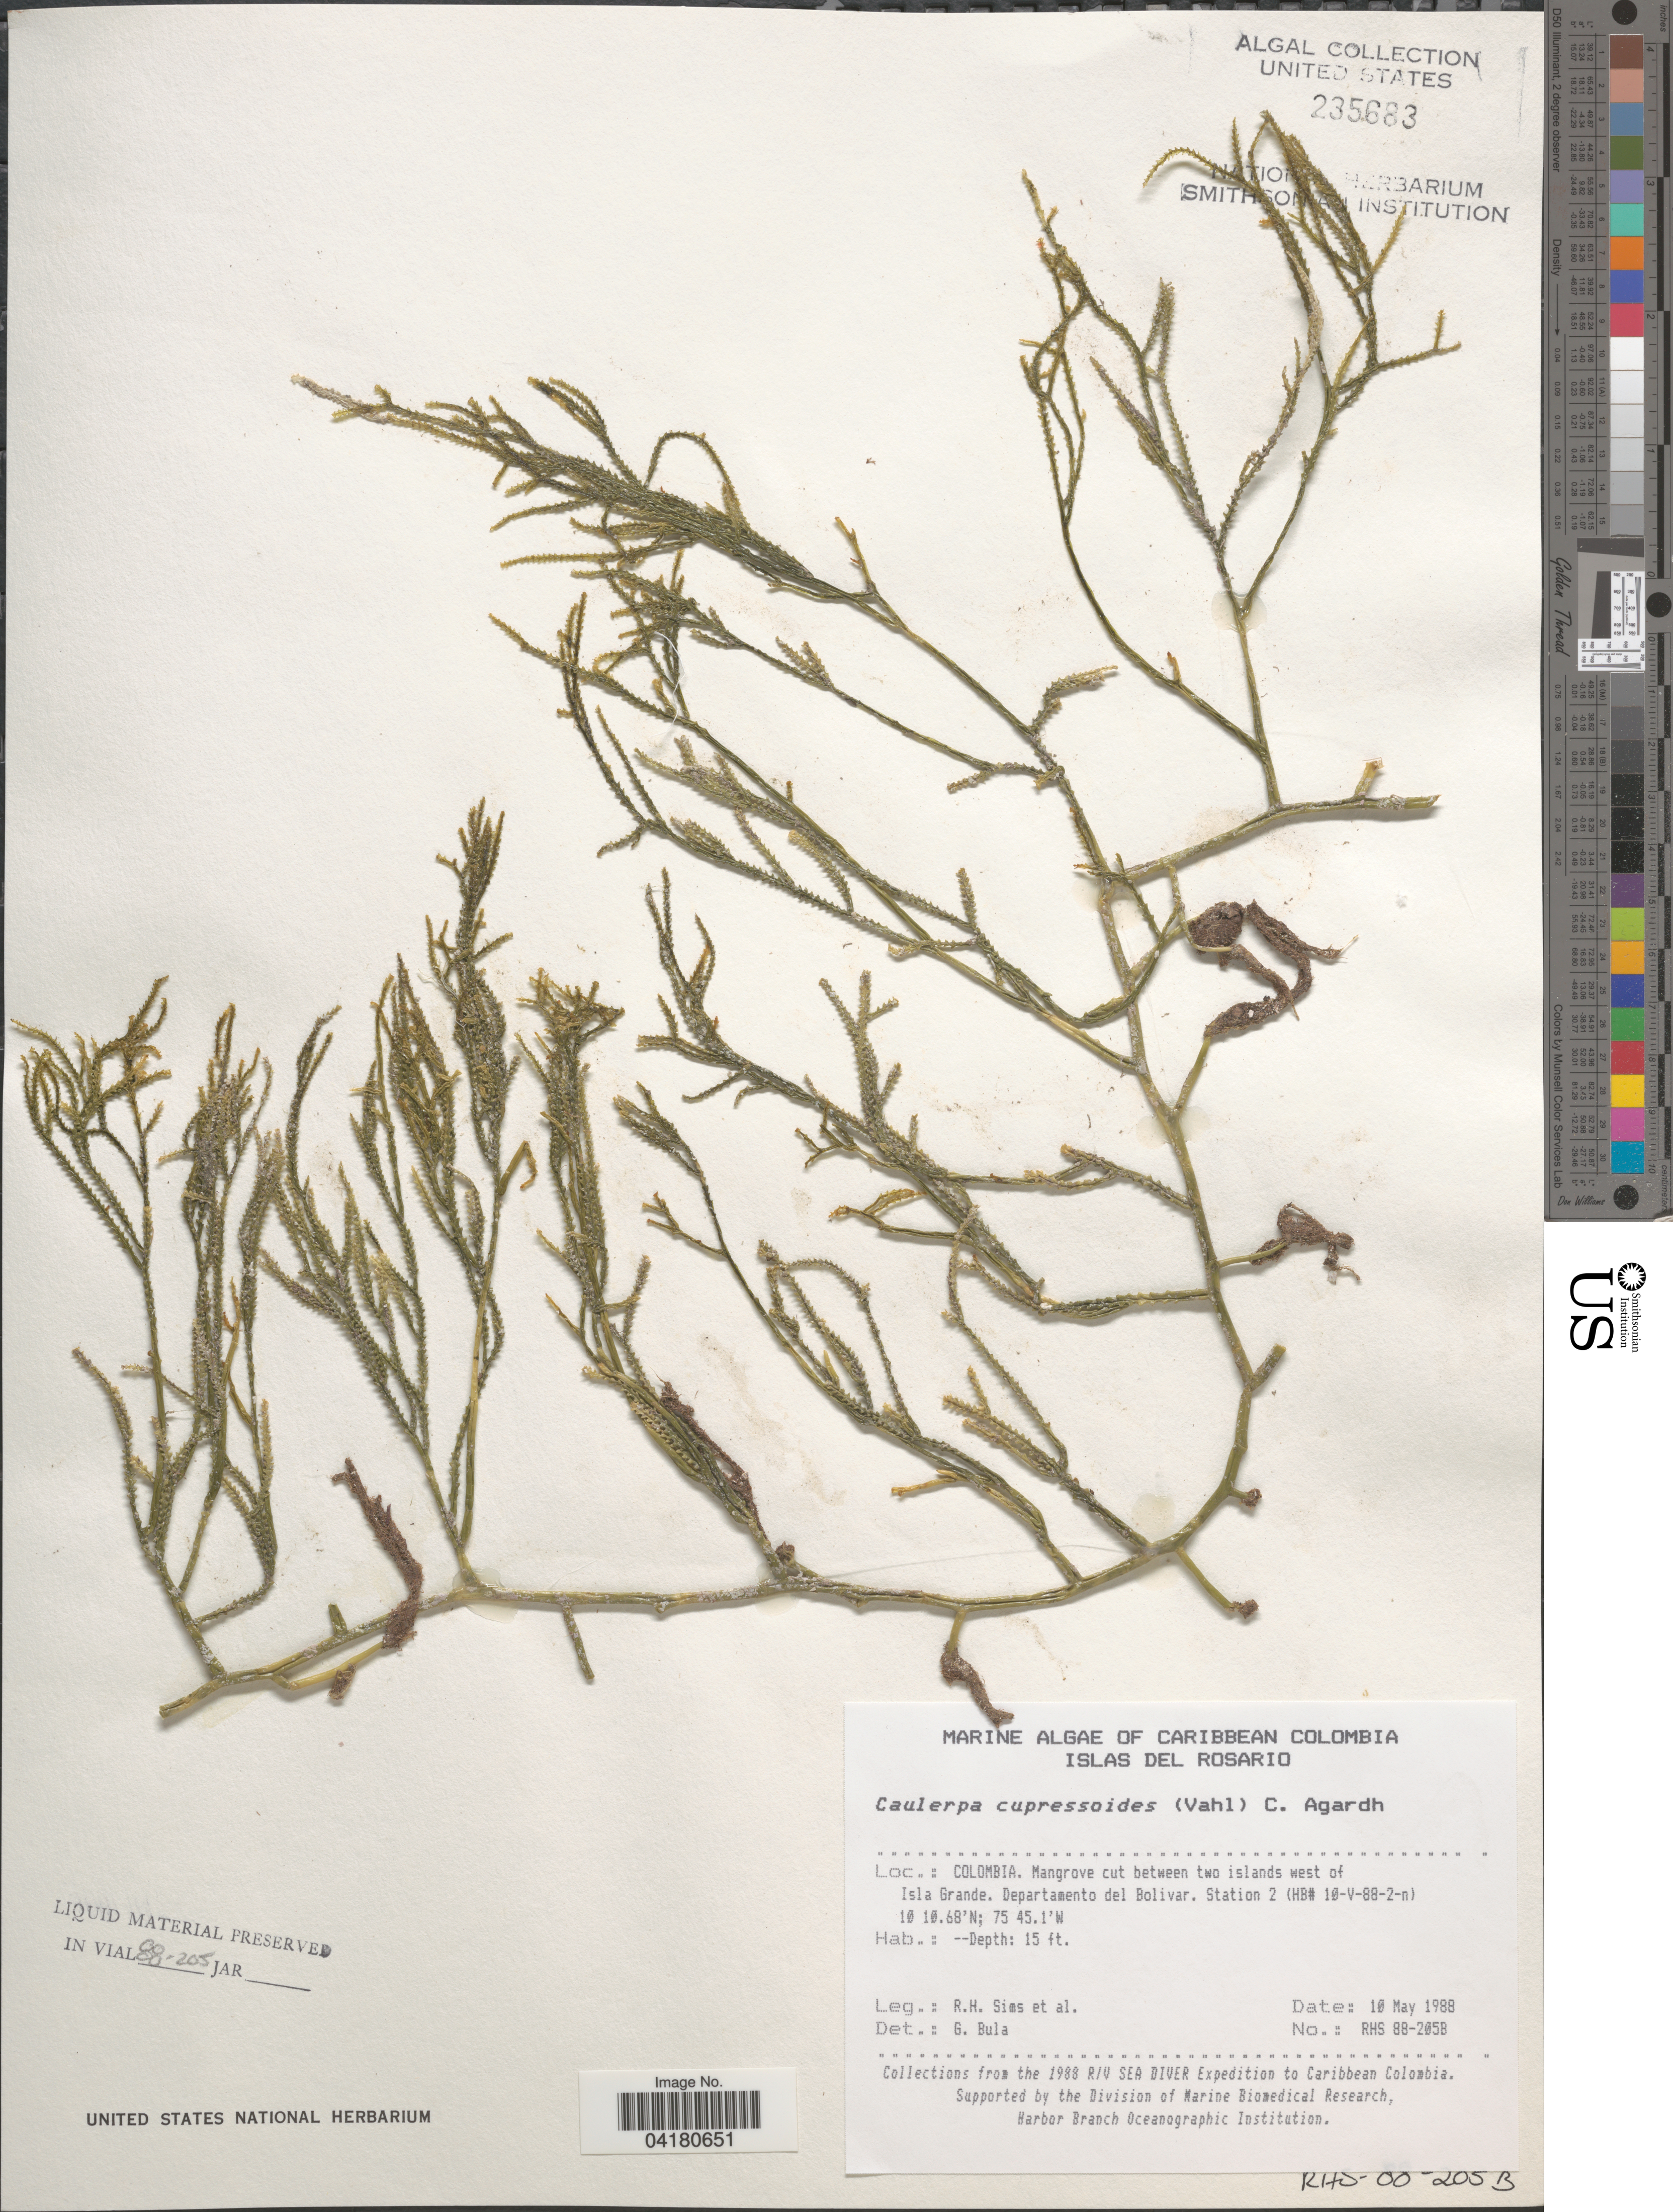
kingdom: Plantae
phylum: Chlorophyta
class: Ulvophyceae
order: Bryopsidales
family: Caulerpaceae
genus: Caulerpa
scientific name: Caulerpa cupressoides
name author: (Vahl) C. Agardh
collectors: R. H. Sims & et al.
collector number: RHS88-205B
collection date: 1988-05-10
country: Colombia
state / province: Bolívar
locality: Caribbean Colombia. Mangrove cut between two islands west of Isla Grande. Departamento del Bolivar. Station 2 (HB# 10-V-88-2-n). The 1988 R/V Sea Diver Expedition to Caribbean Colombia.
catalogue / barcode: US 235683